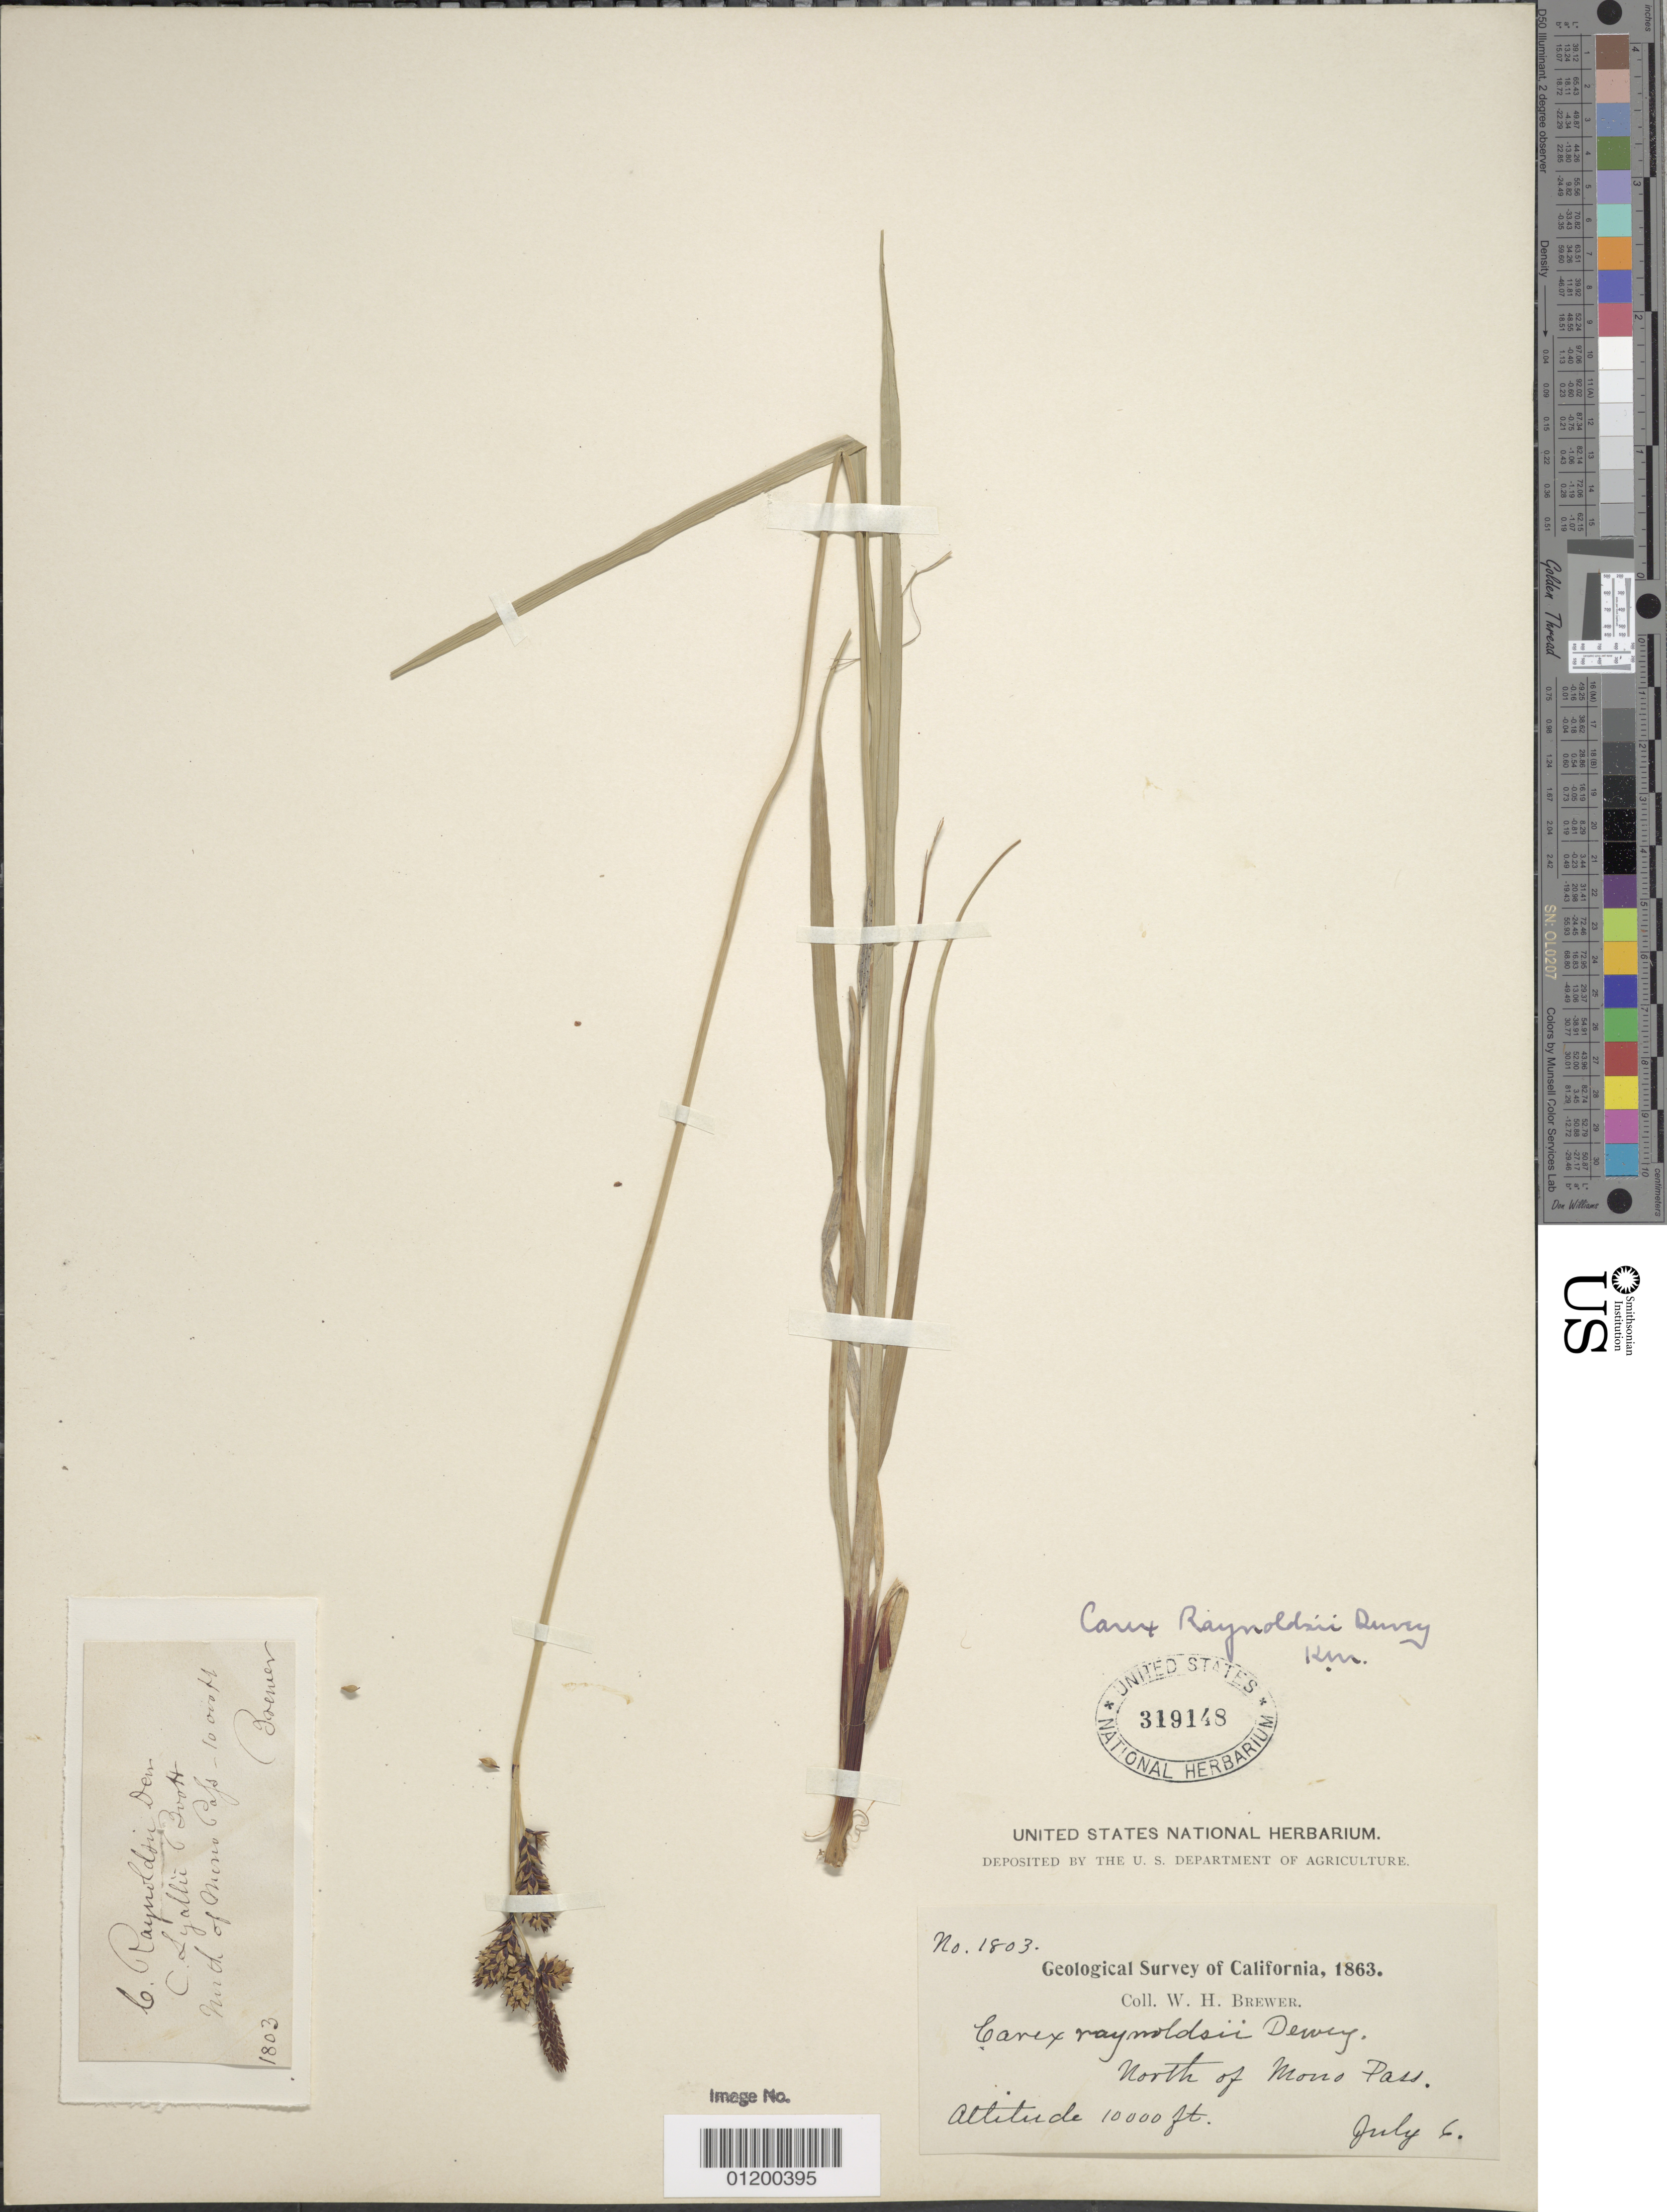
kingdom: Plantae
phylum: Tracheophyta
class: Liliopsida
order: Poales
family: Cyperaceae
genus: Carex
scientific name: Carex raynoldsii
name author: Dewey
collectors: W. H. Brewer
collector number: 1803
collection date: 1863-07-06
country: United States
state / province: California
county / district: Mono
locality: North of Mono Pass.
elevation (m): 3048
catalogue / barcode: US 319148